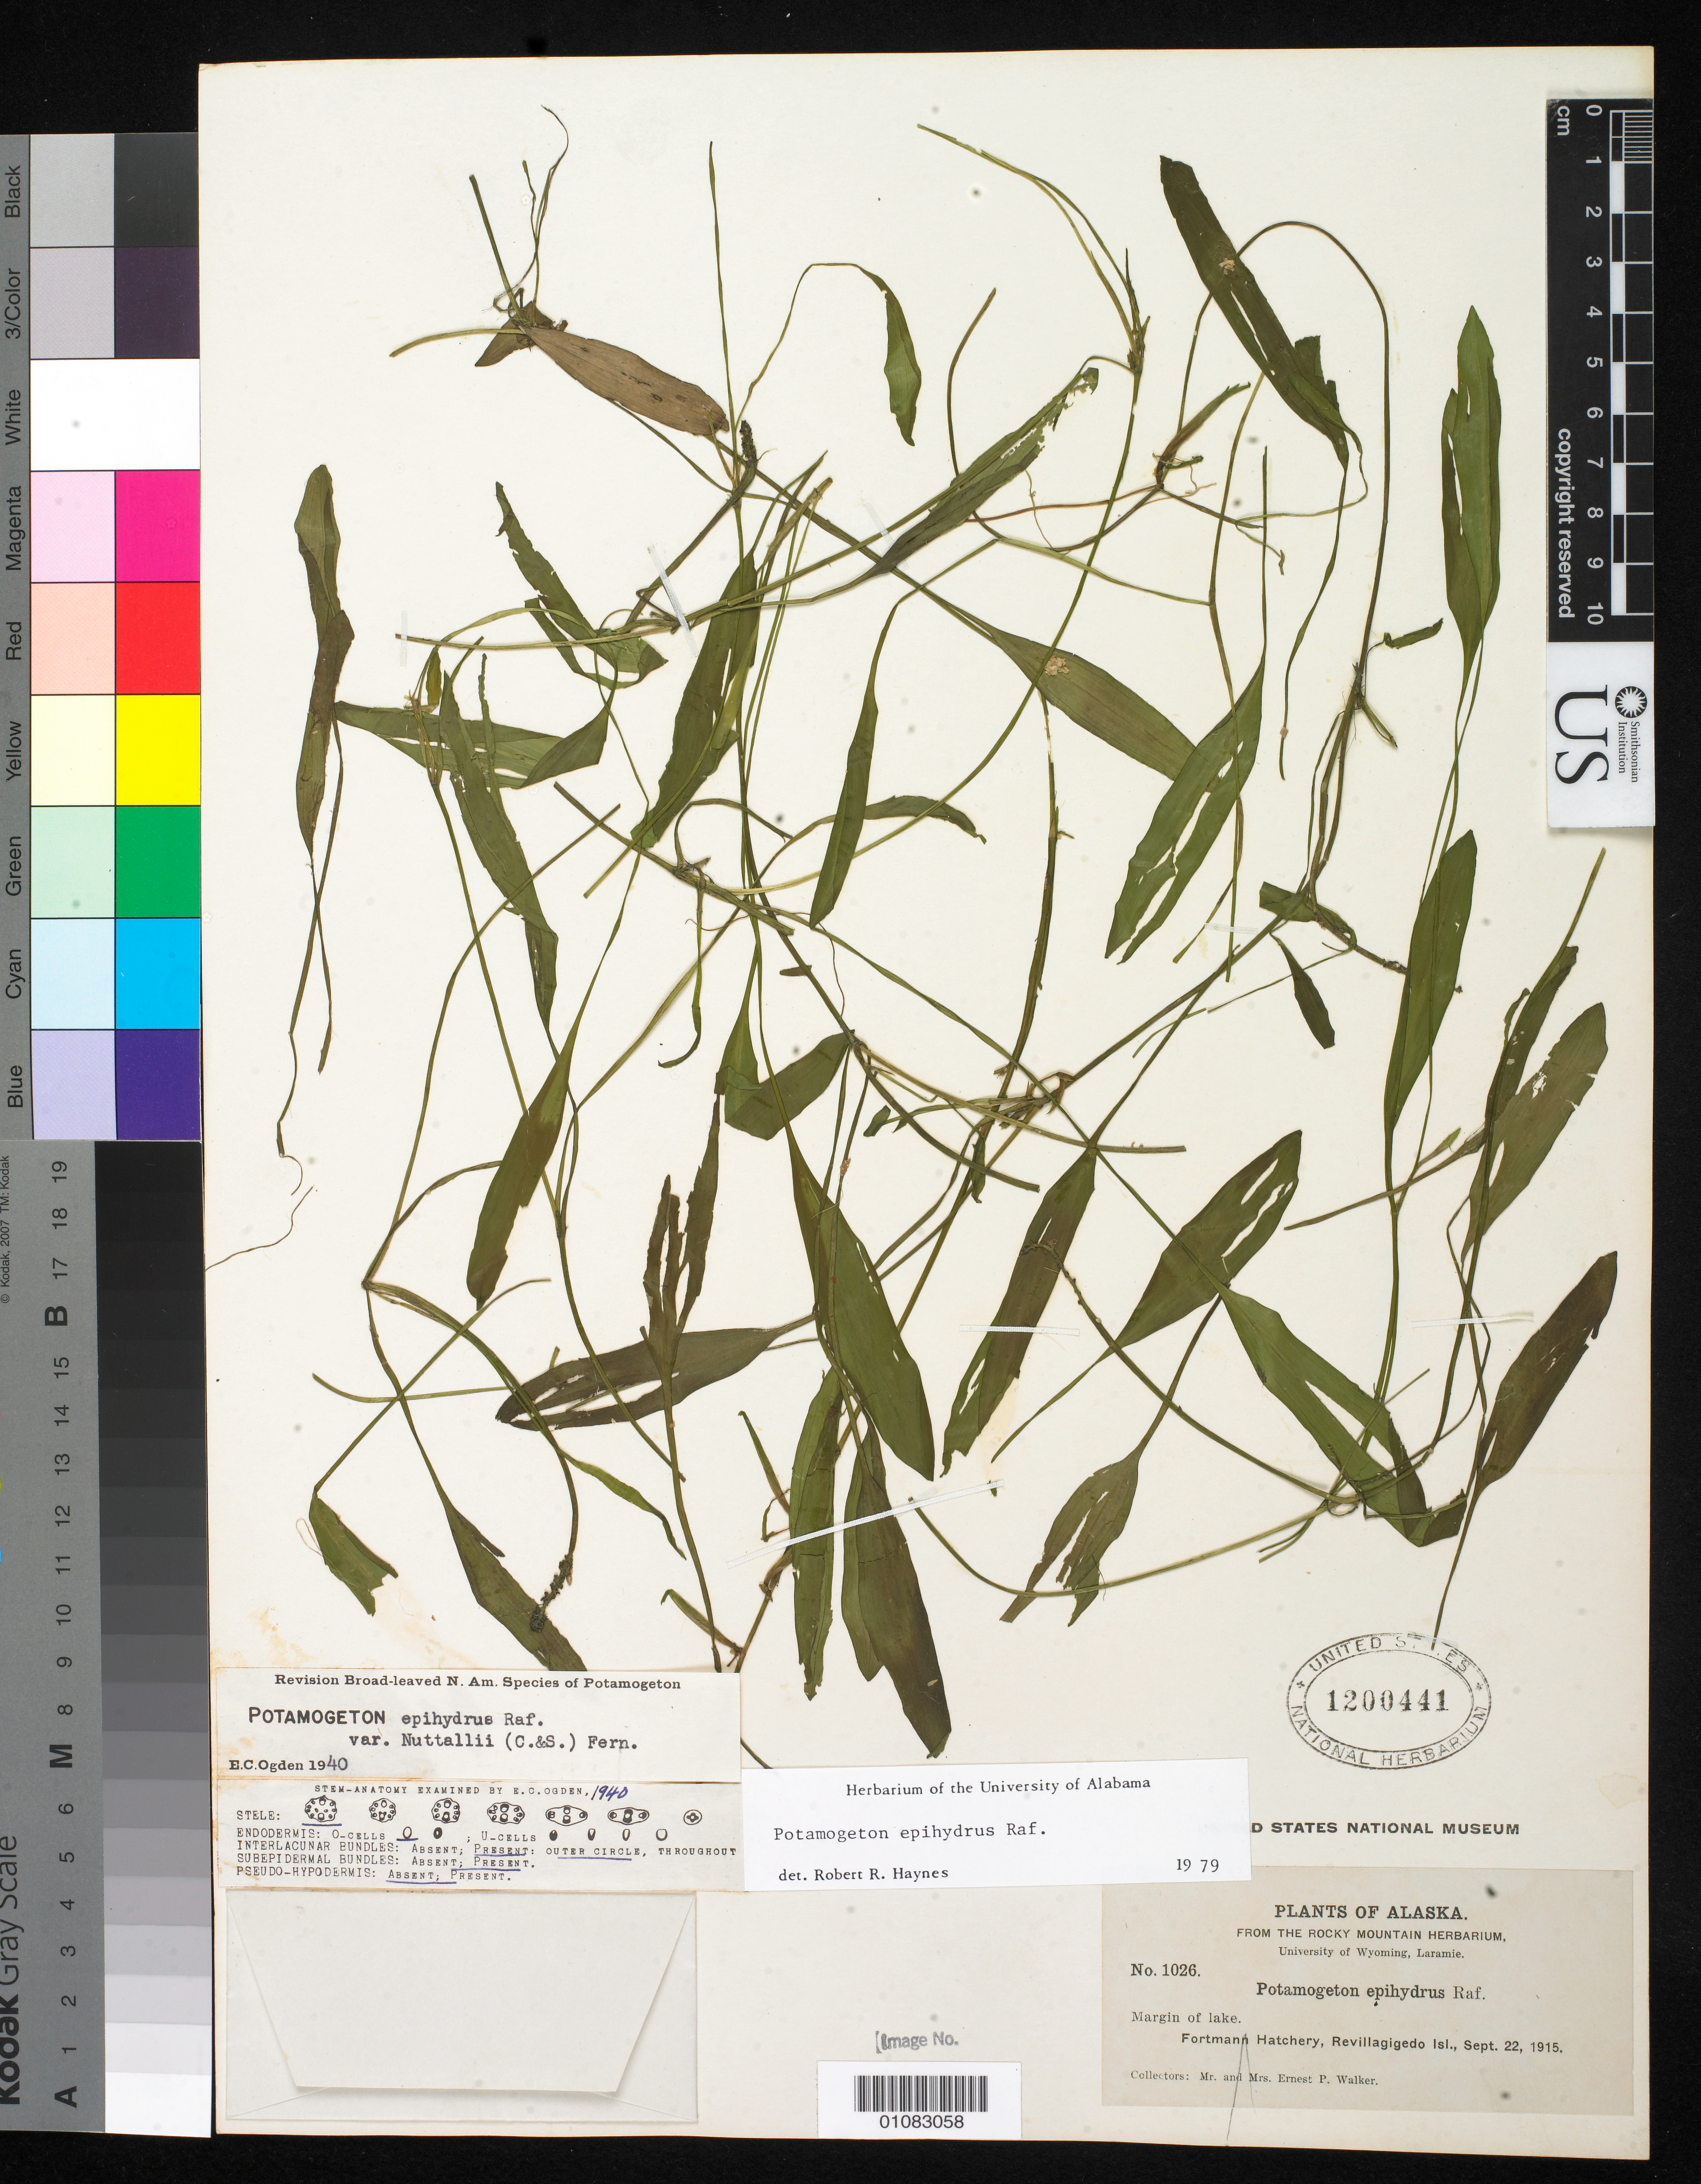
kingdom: Plantae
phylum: Tracheophyta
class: Liliopsida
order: Alismatales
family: Potamogetonaceae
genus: Potamogeton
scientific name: Potamogeton epihydrus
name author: Raf.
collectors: E. P. Walker & E. Walker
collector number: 1026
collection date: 1915-09-22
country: United States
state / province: Alaska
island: Revillagigedo Island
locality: Fortmann Hatchery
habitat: Margin of lake.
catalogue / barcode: US 1200441